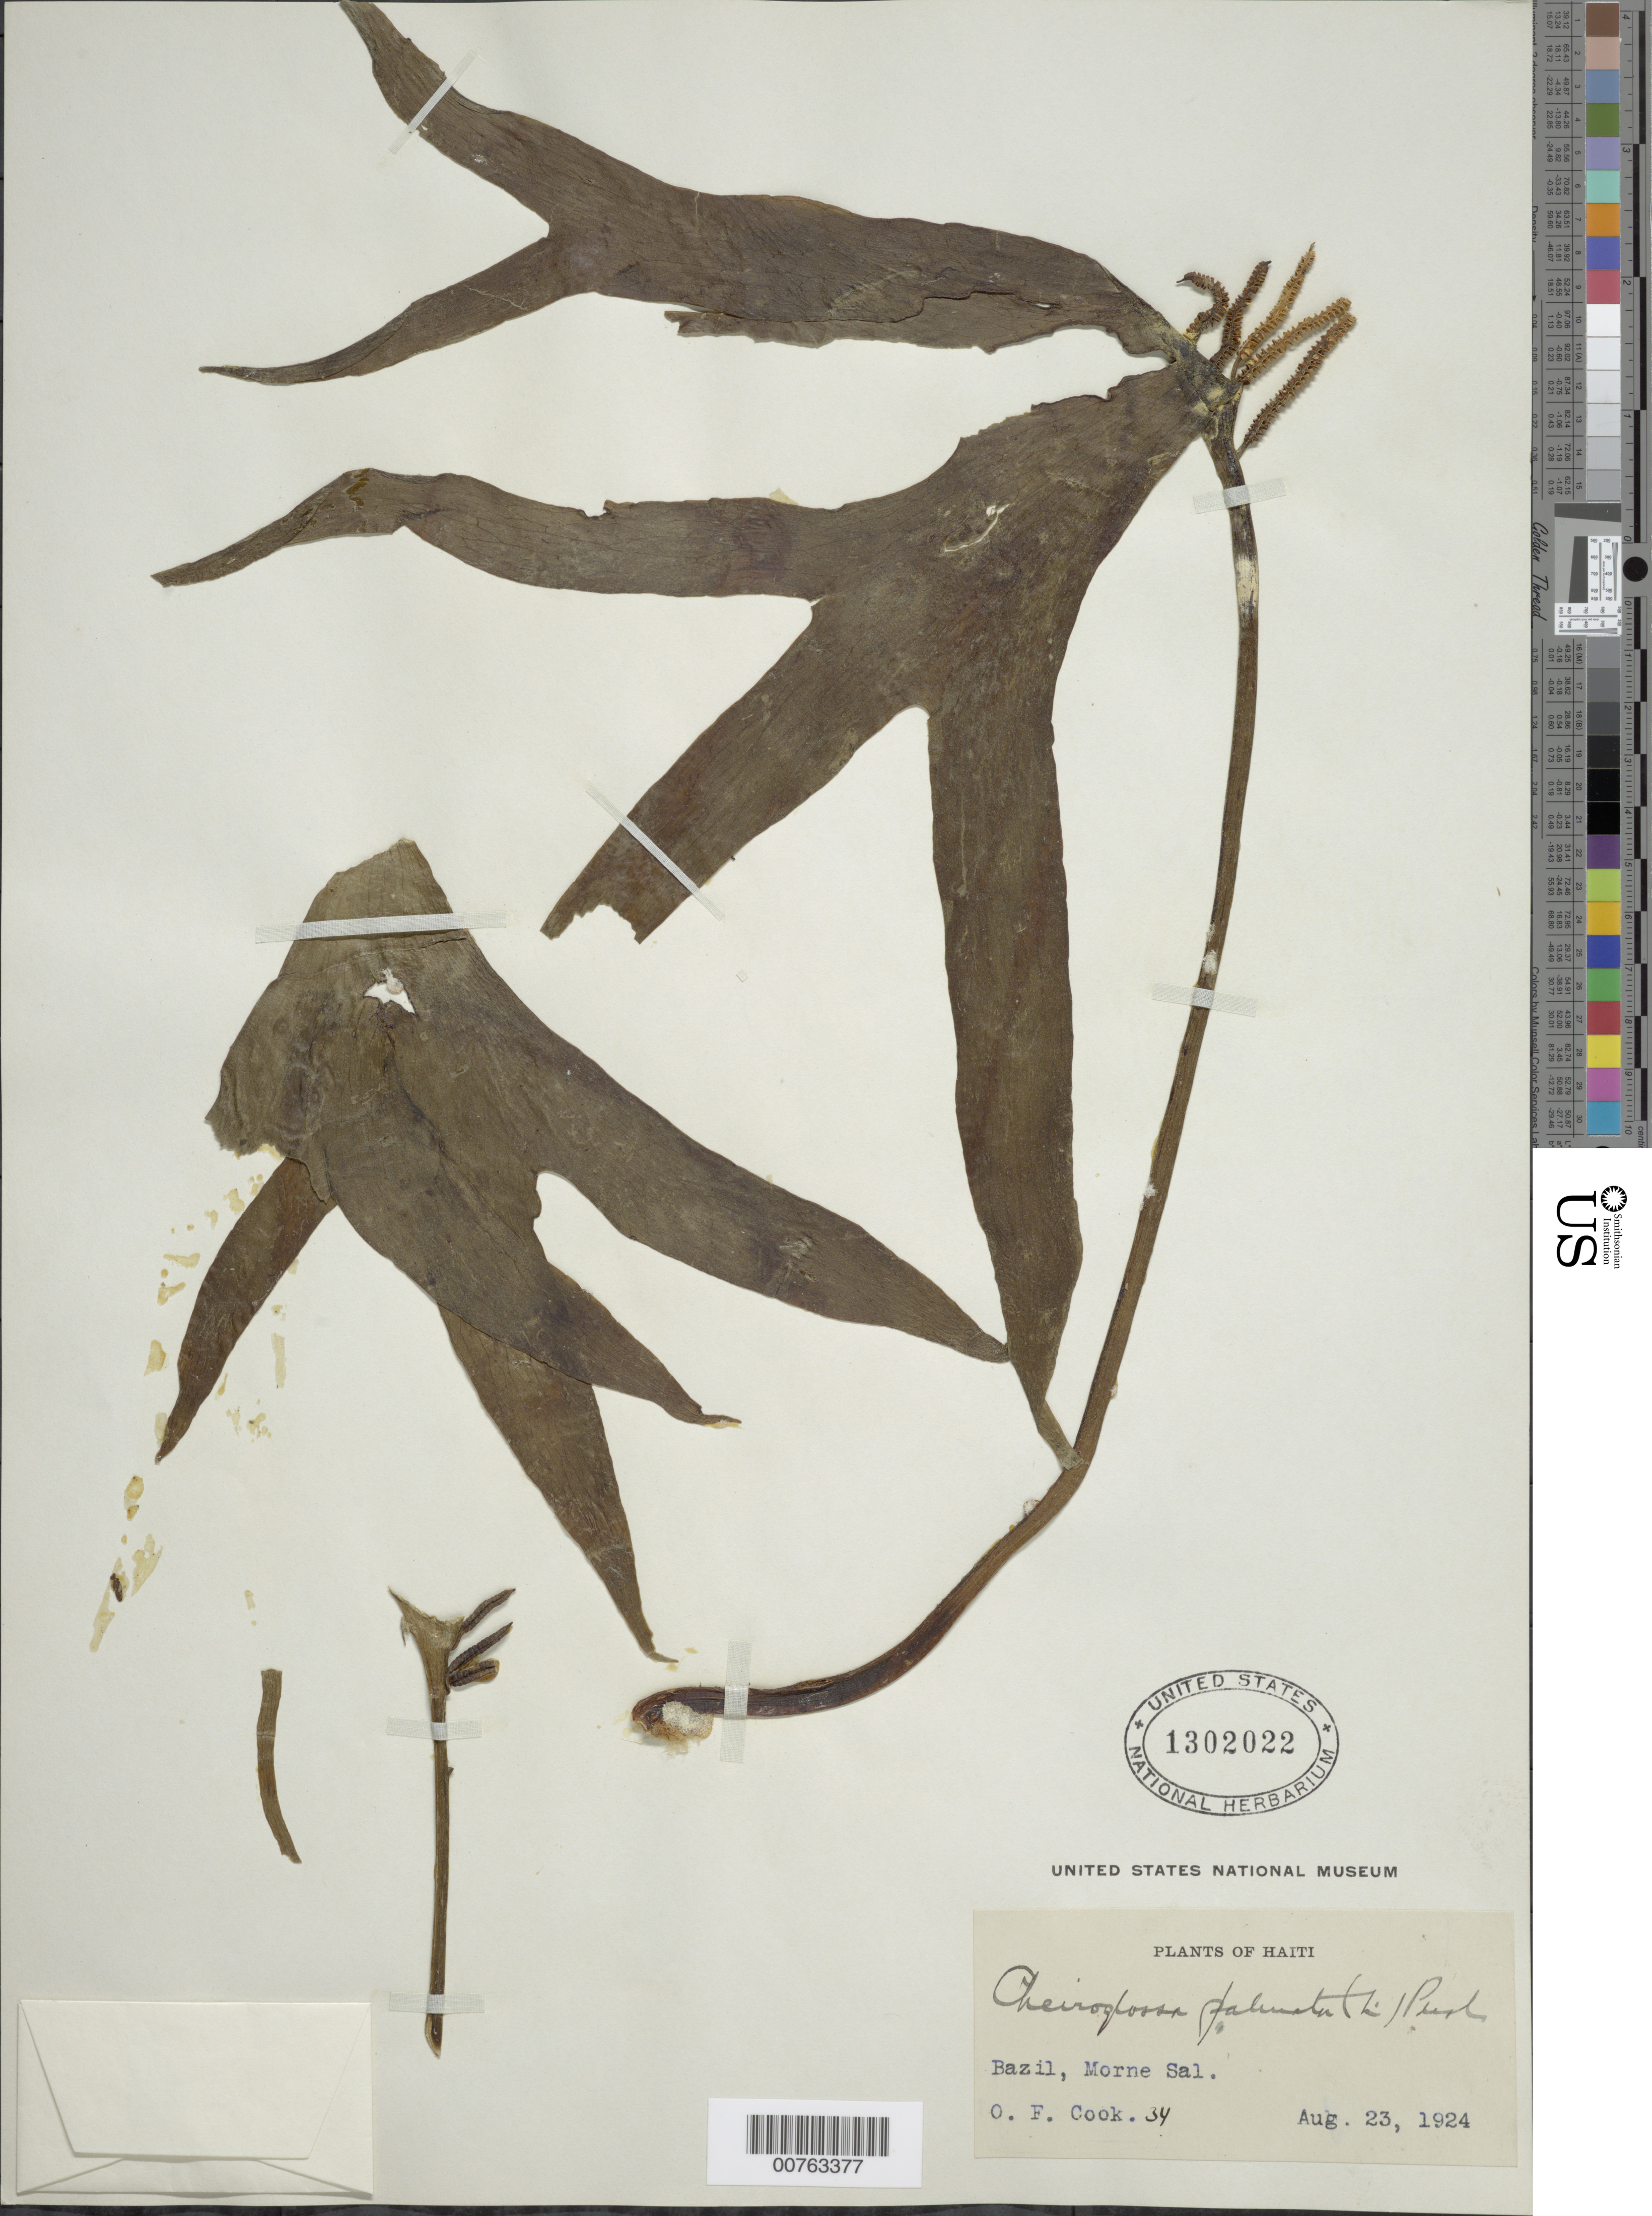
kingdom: Plantae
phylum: Tracheophyta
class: Polypodiopsida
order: Ophioglossales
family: Ophioglossaceae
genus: Cheiroglossa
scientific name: Cheiroglossa palmata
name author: (L.) C. Presl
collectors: O. F. Cook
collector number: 34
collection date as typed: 23 Aug 1924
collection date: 1924-08-23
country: Haiti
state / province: Artibonite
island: Hispaniola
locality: Bazil, Morne Sal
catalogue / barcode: US 1302022